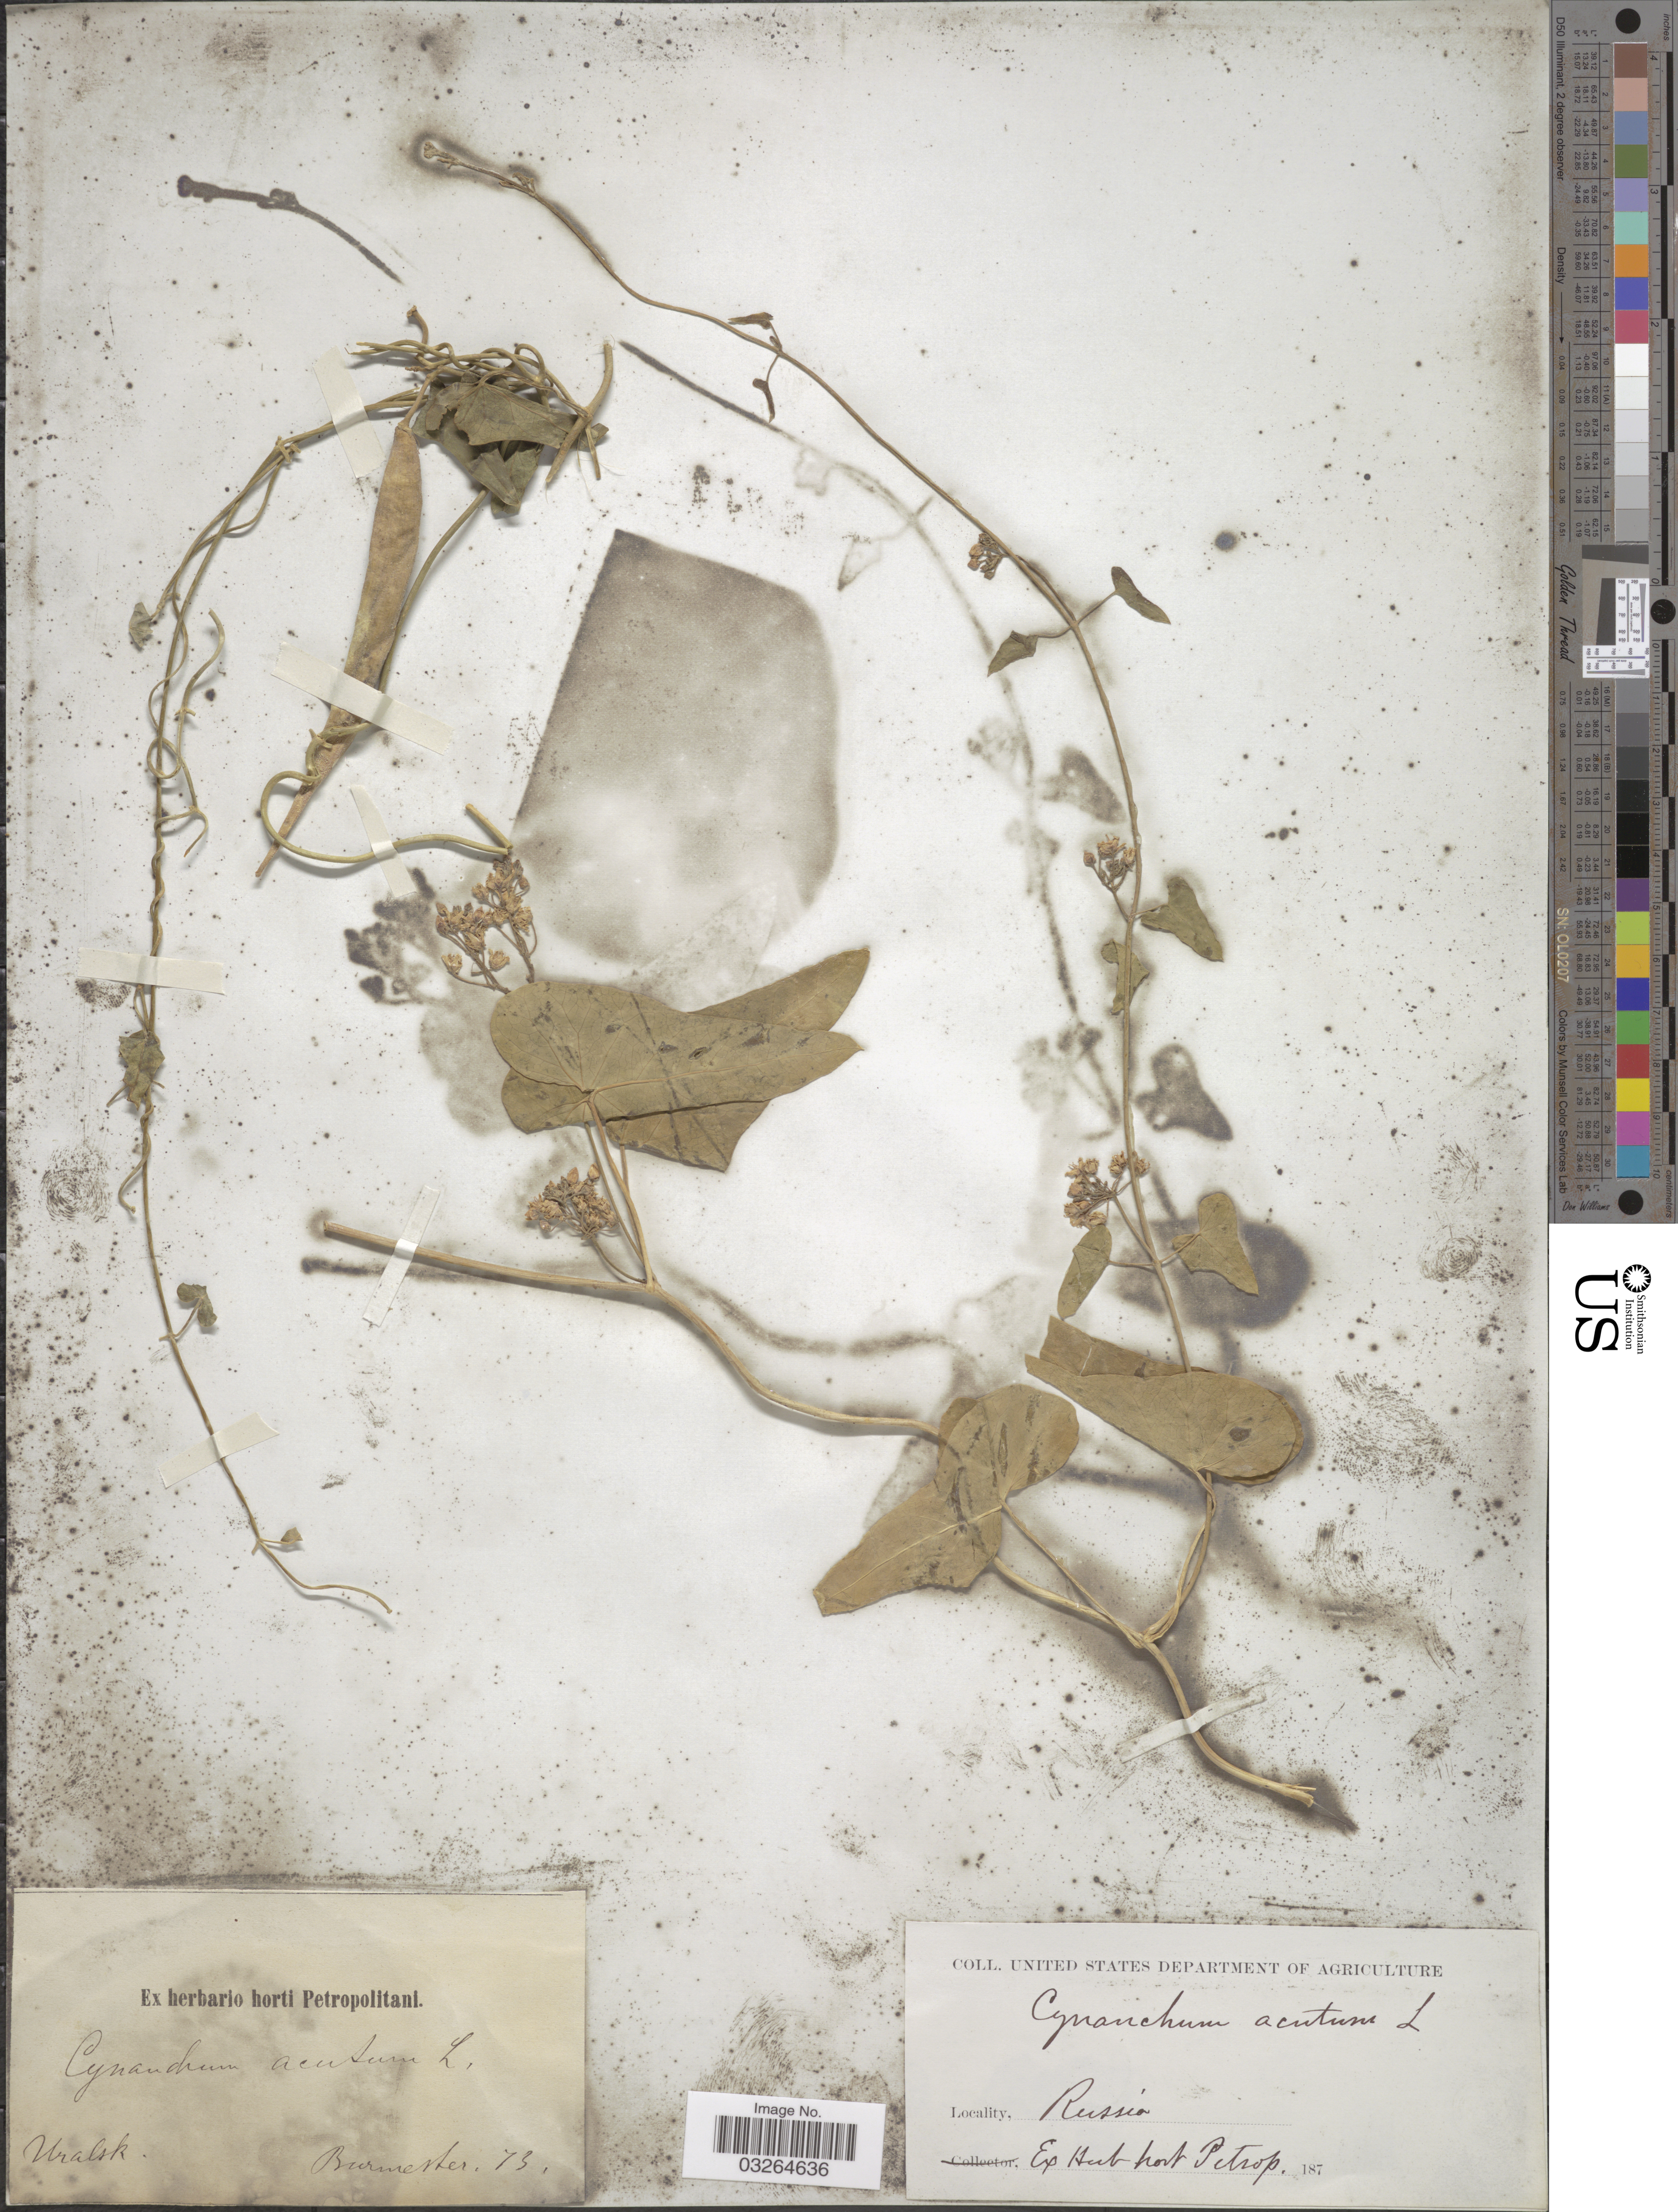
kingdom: Plantae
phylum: Tracheophyta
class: Magnoliopsida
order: Gentianales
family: Apocynaceae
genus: Cynanchum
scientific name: Cynanchum acutum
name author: L.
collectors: Burmester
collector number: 73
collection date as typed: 187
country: Russian Federation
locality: Uralsk.